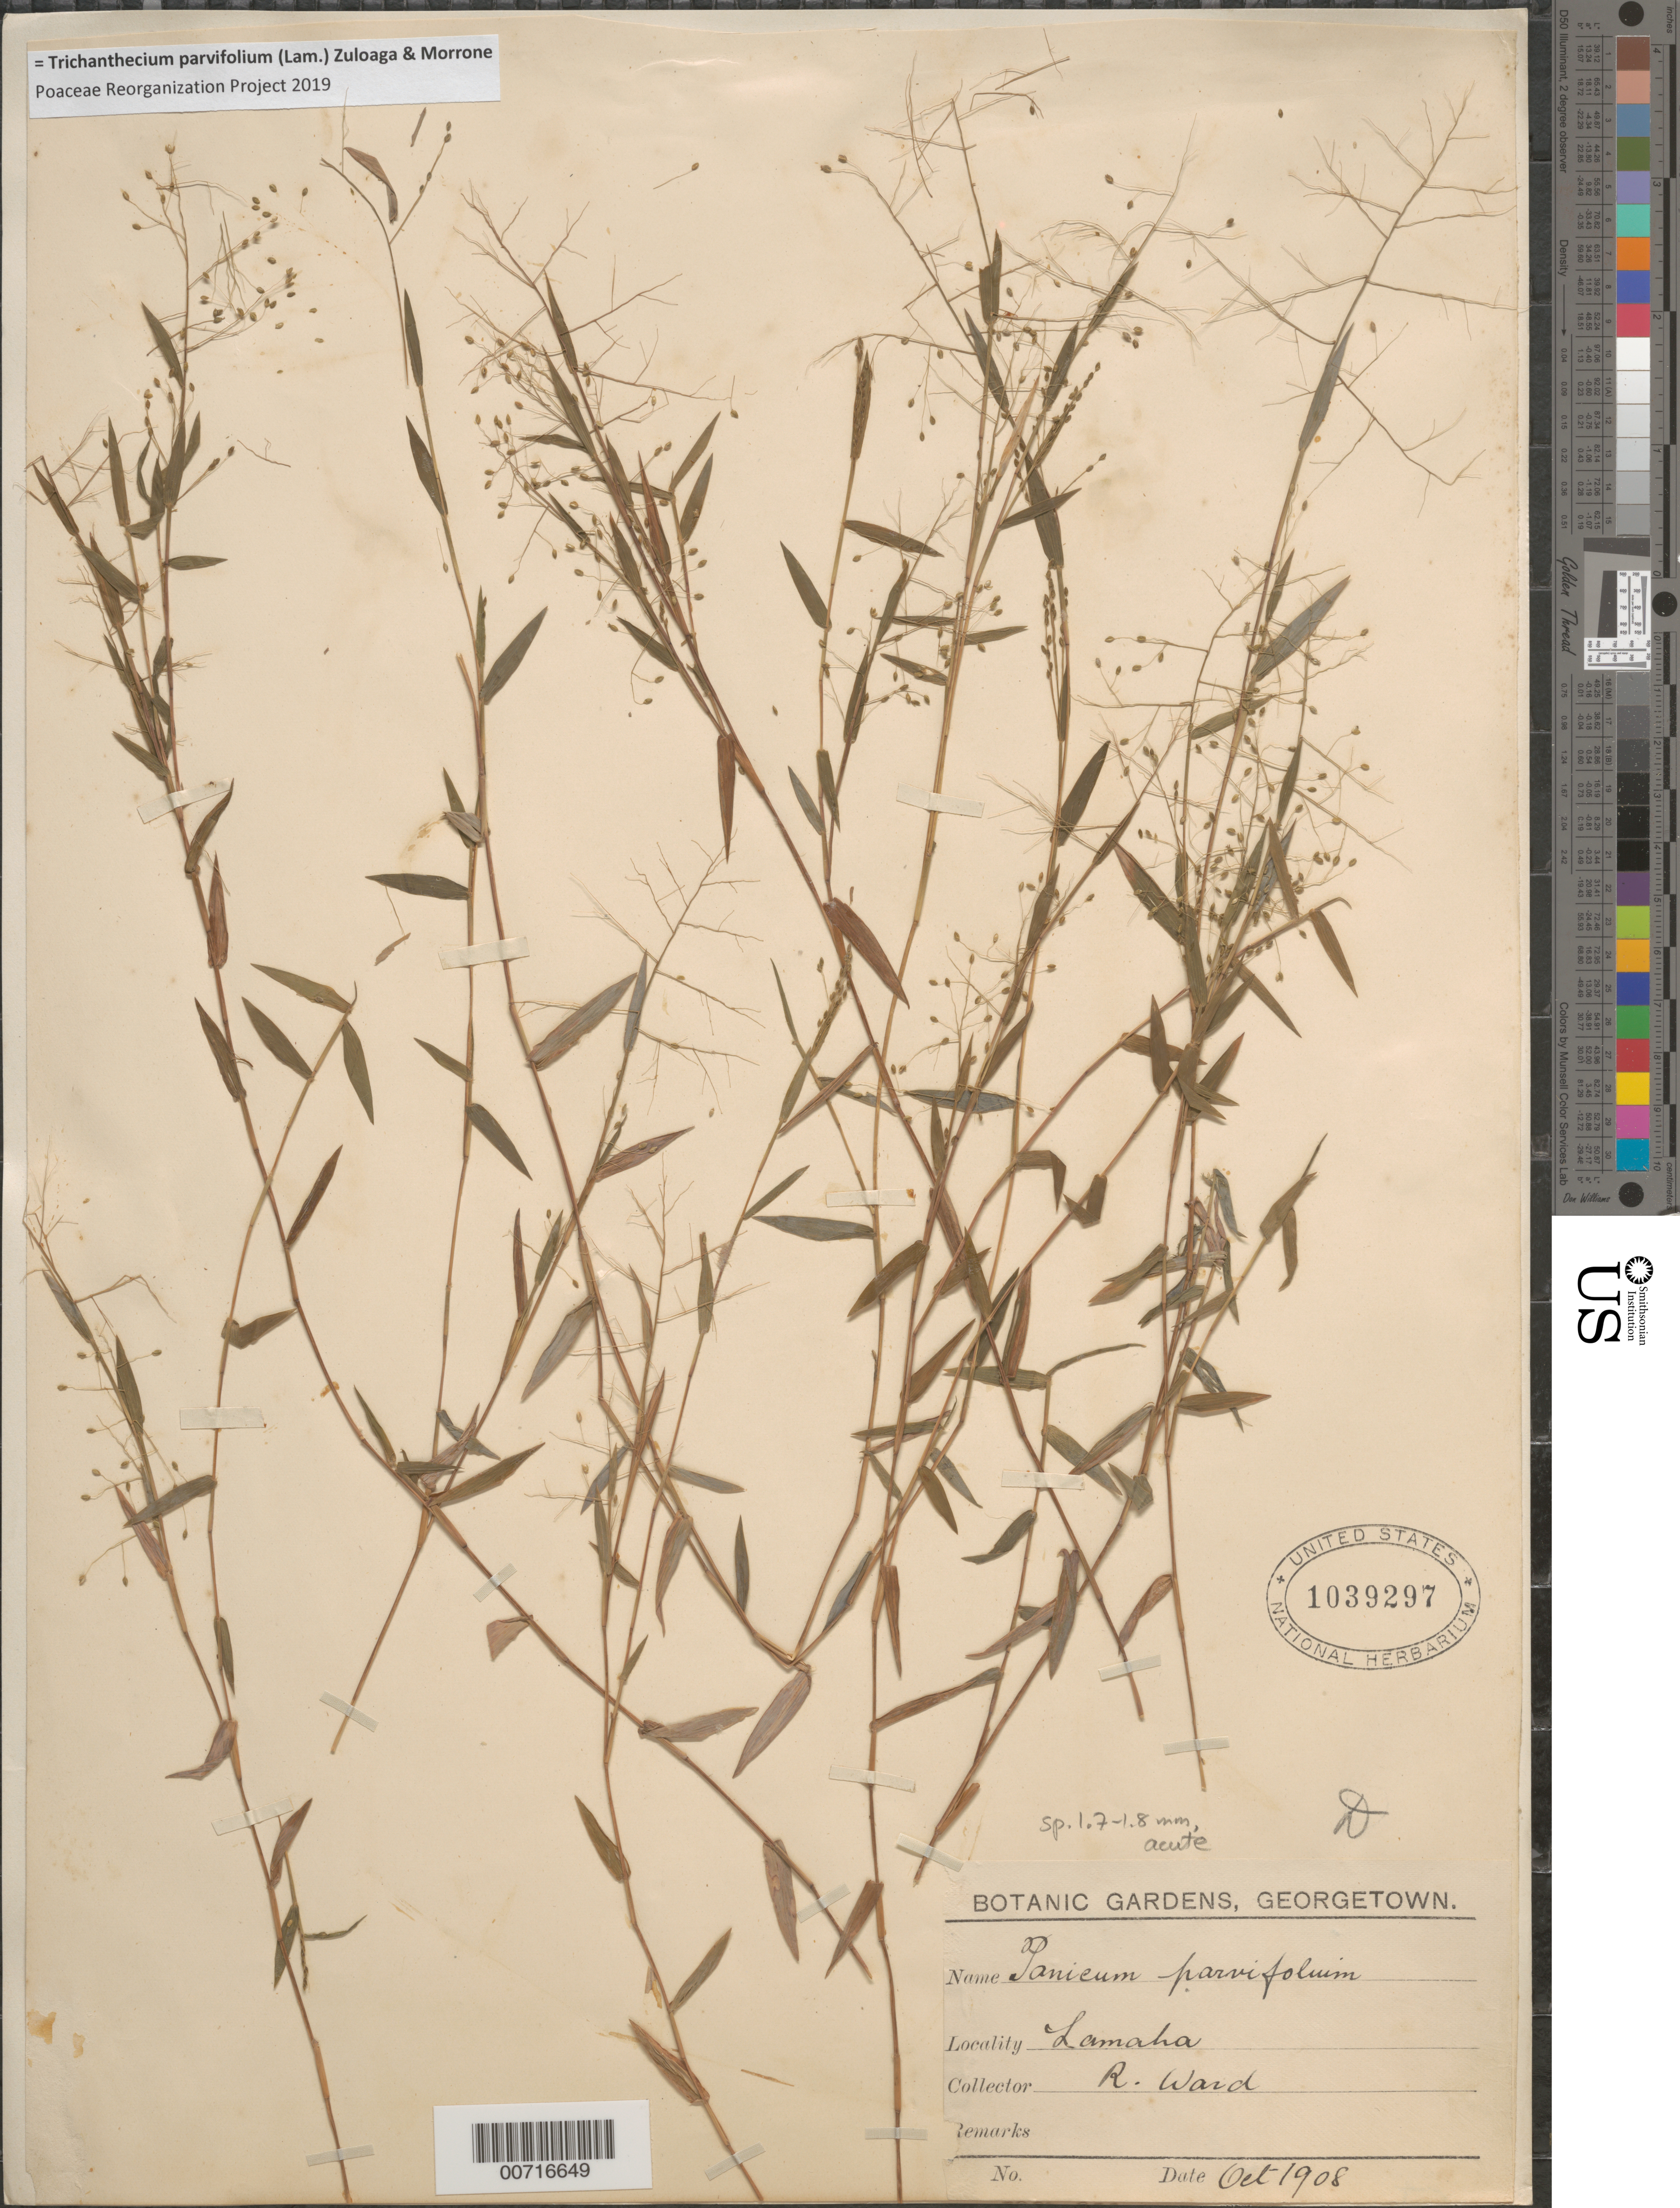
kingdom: Plantae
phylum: Tracheophyta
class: Liliopsida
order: Poales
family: Poaceae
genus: Trichanthecium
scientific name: Trichanthecium parvifolium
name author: (Lam.) Zuloaga & Morrone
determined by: Poaceae Reorganization Project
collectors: R. Ward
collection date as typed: Oct-08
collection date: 2008-10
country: Guyana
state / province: Demerara-Mahaica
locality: Georgetown, Botanic Gardens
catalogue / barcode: US 1039297